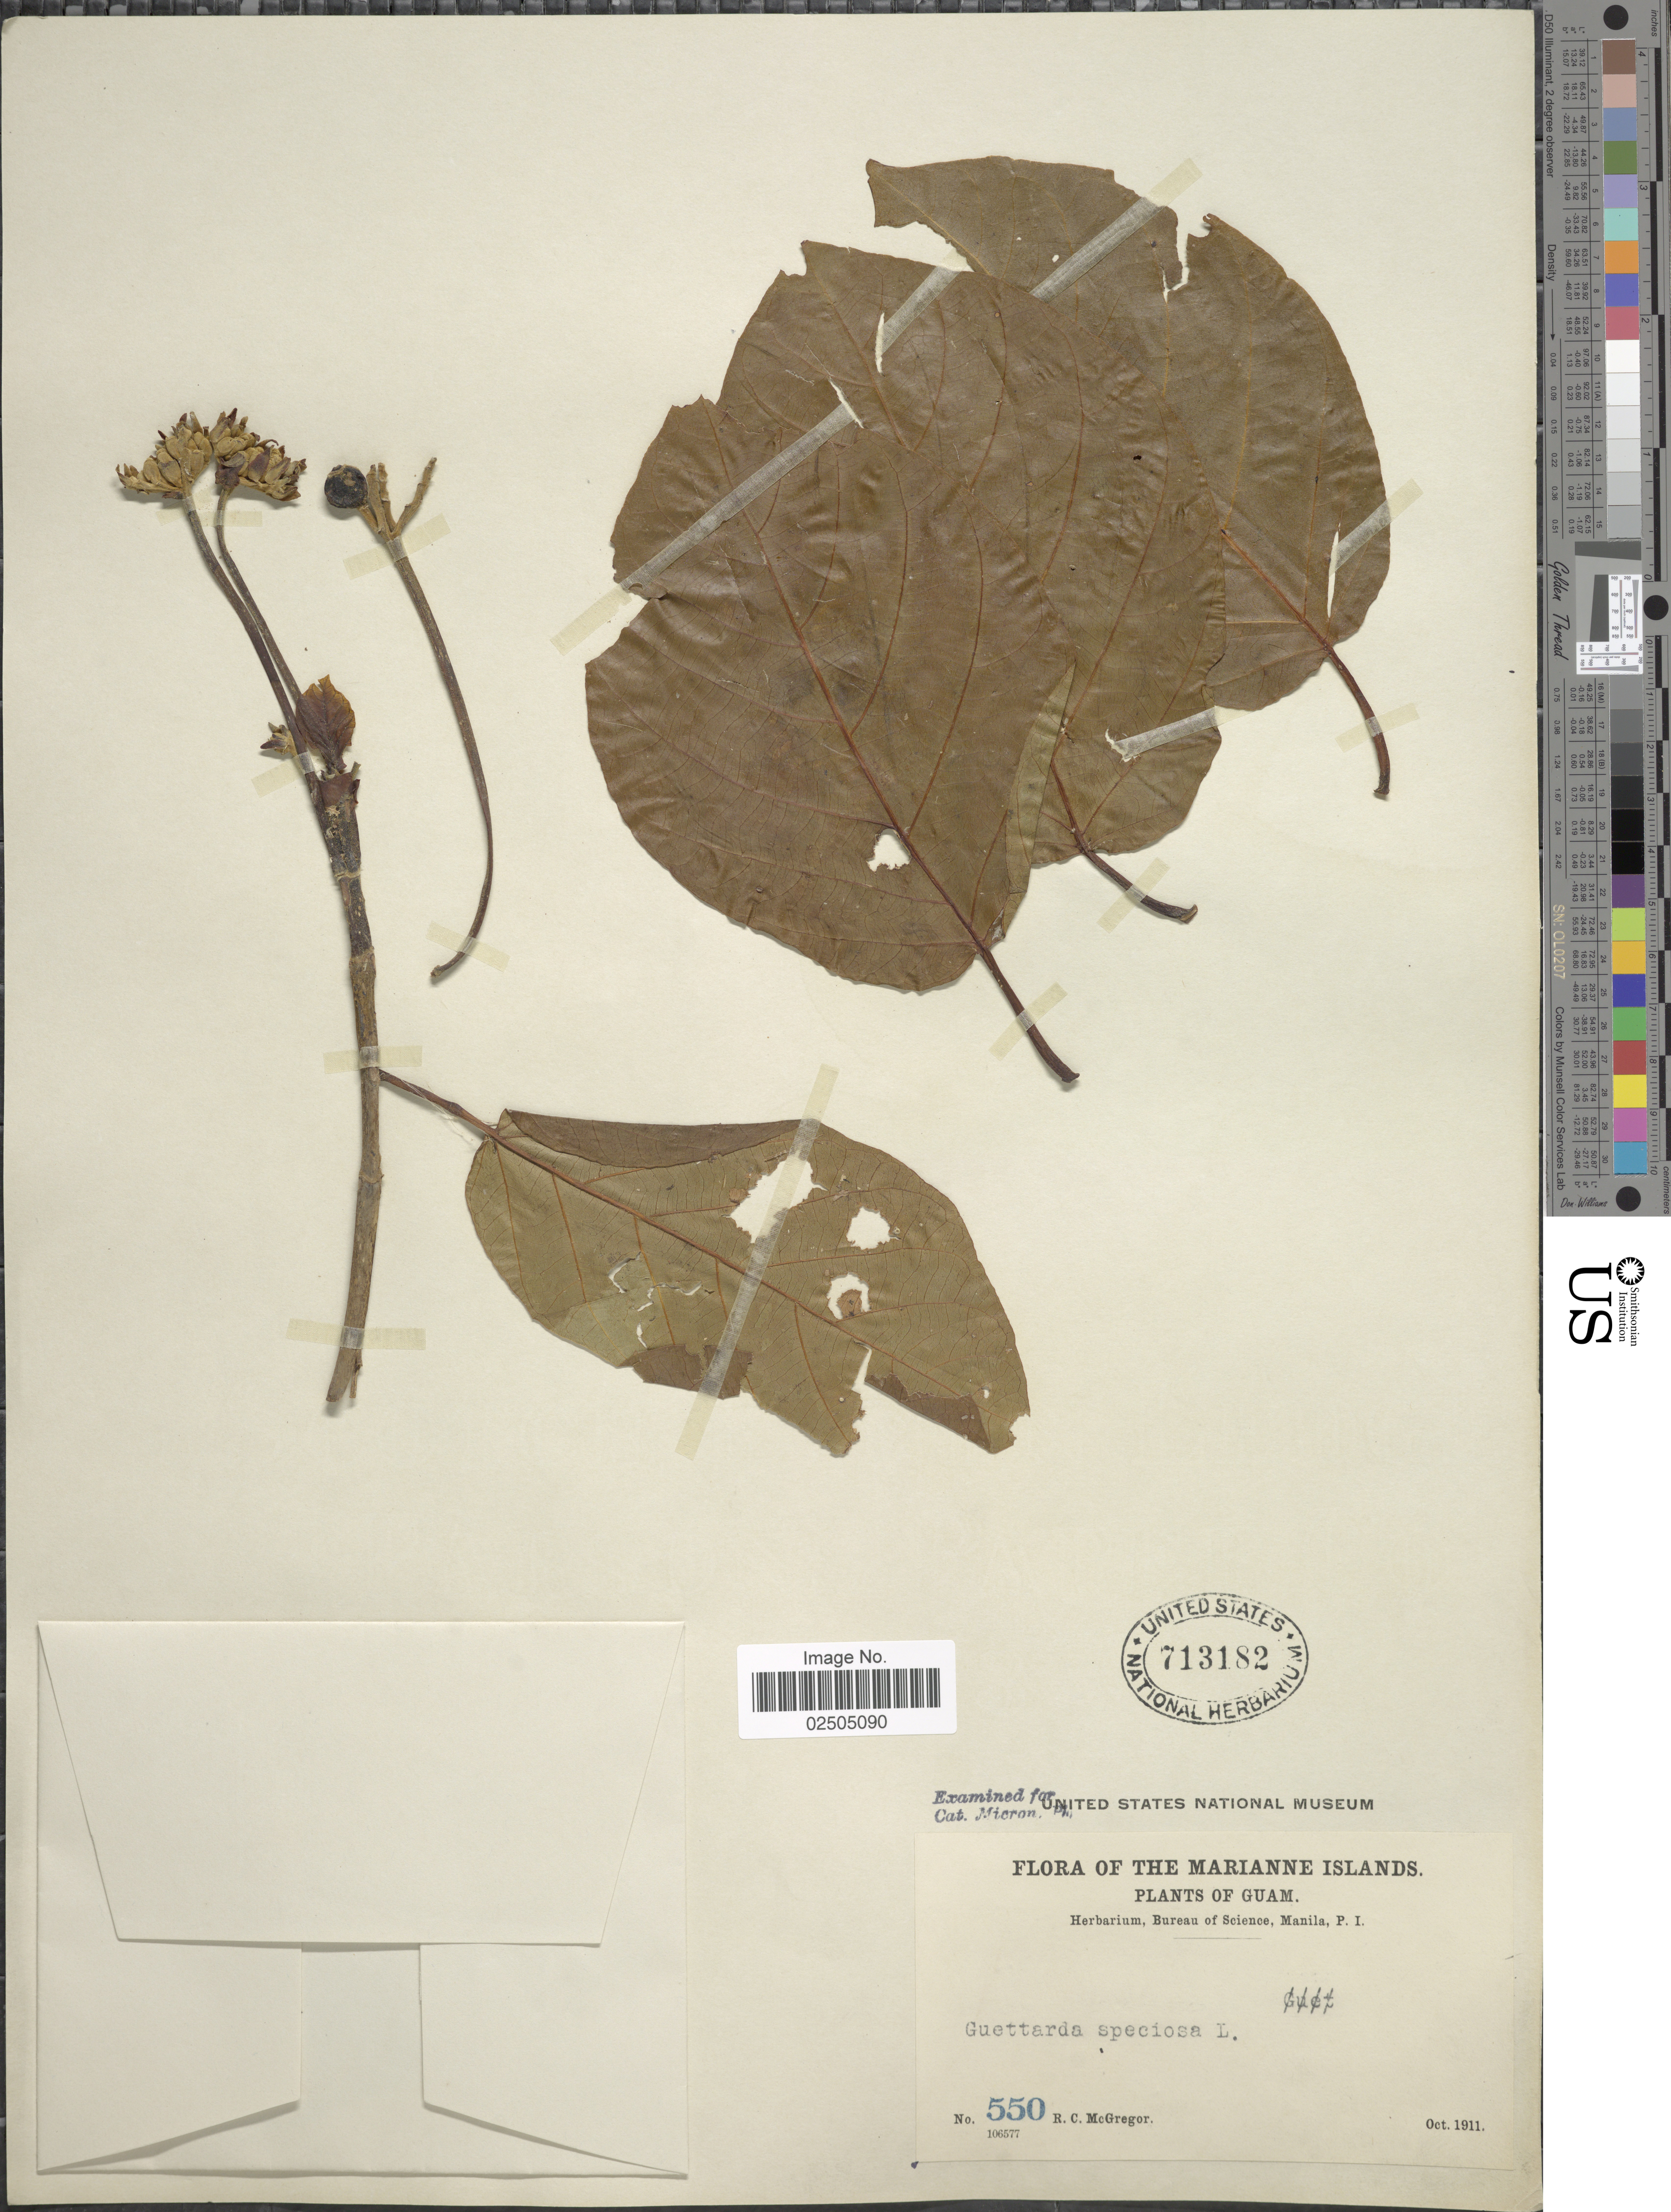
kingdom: Plantae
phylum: Tracheophyta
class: Magnoliopsida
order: Gentianales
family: Rubiaceae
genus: Guettarda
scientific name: Guettarda speciosa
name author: L.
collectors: R. C. McGregor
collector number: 550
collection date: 1911-10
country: Guam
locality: The Marianne Islands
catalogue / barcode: US 713182